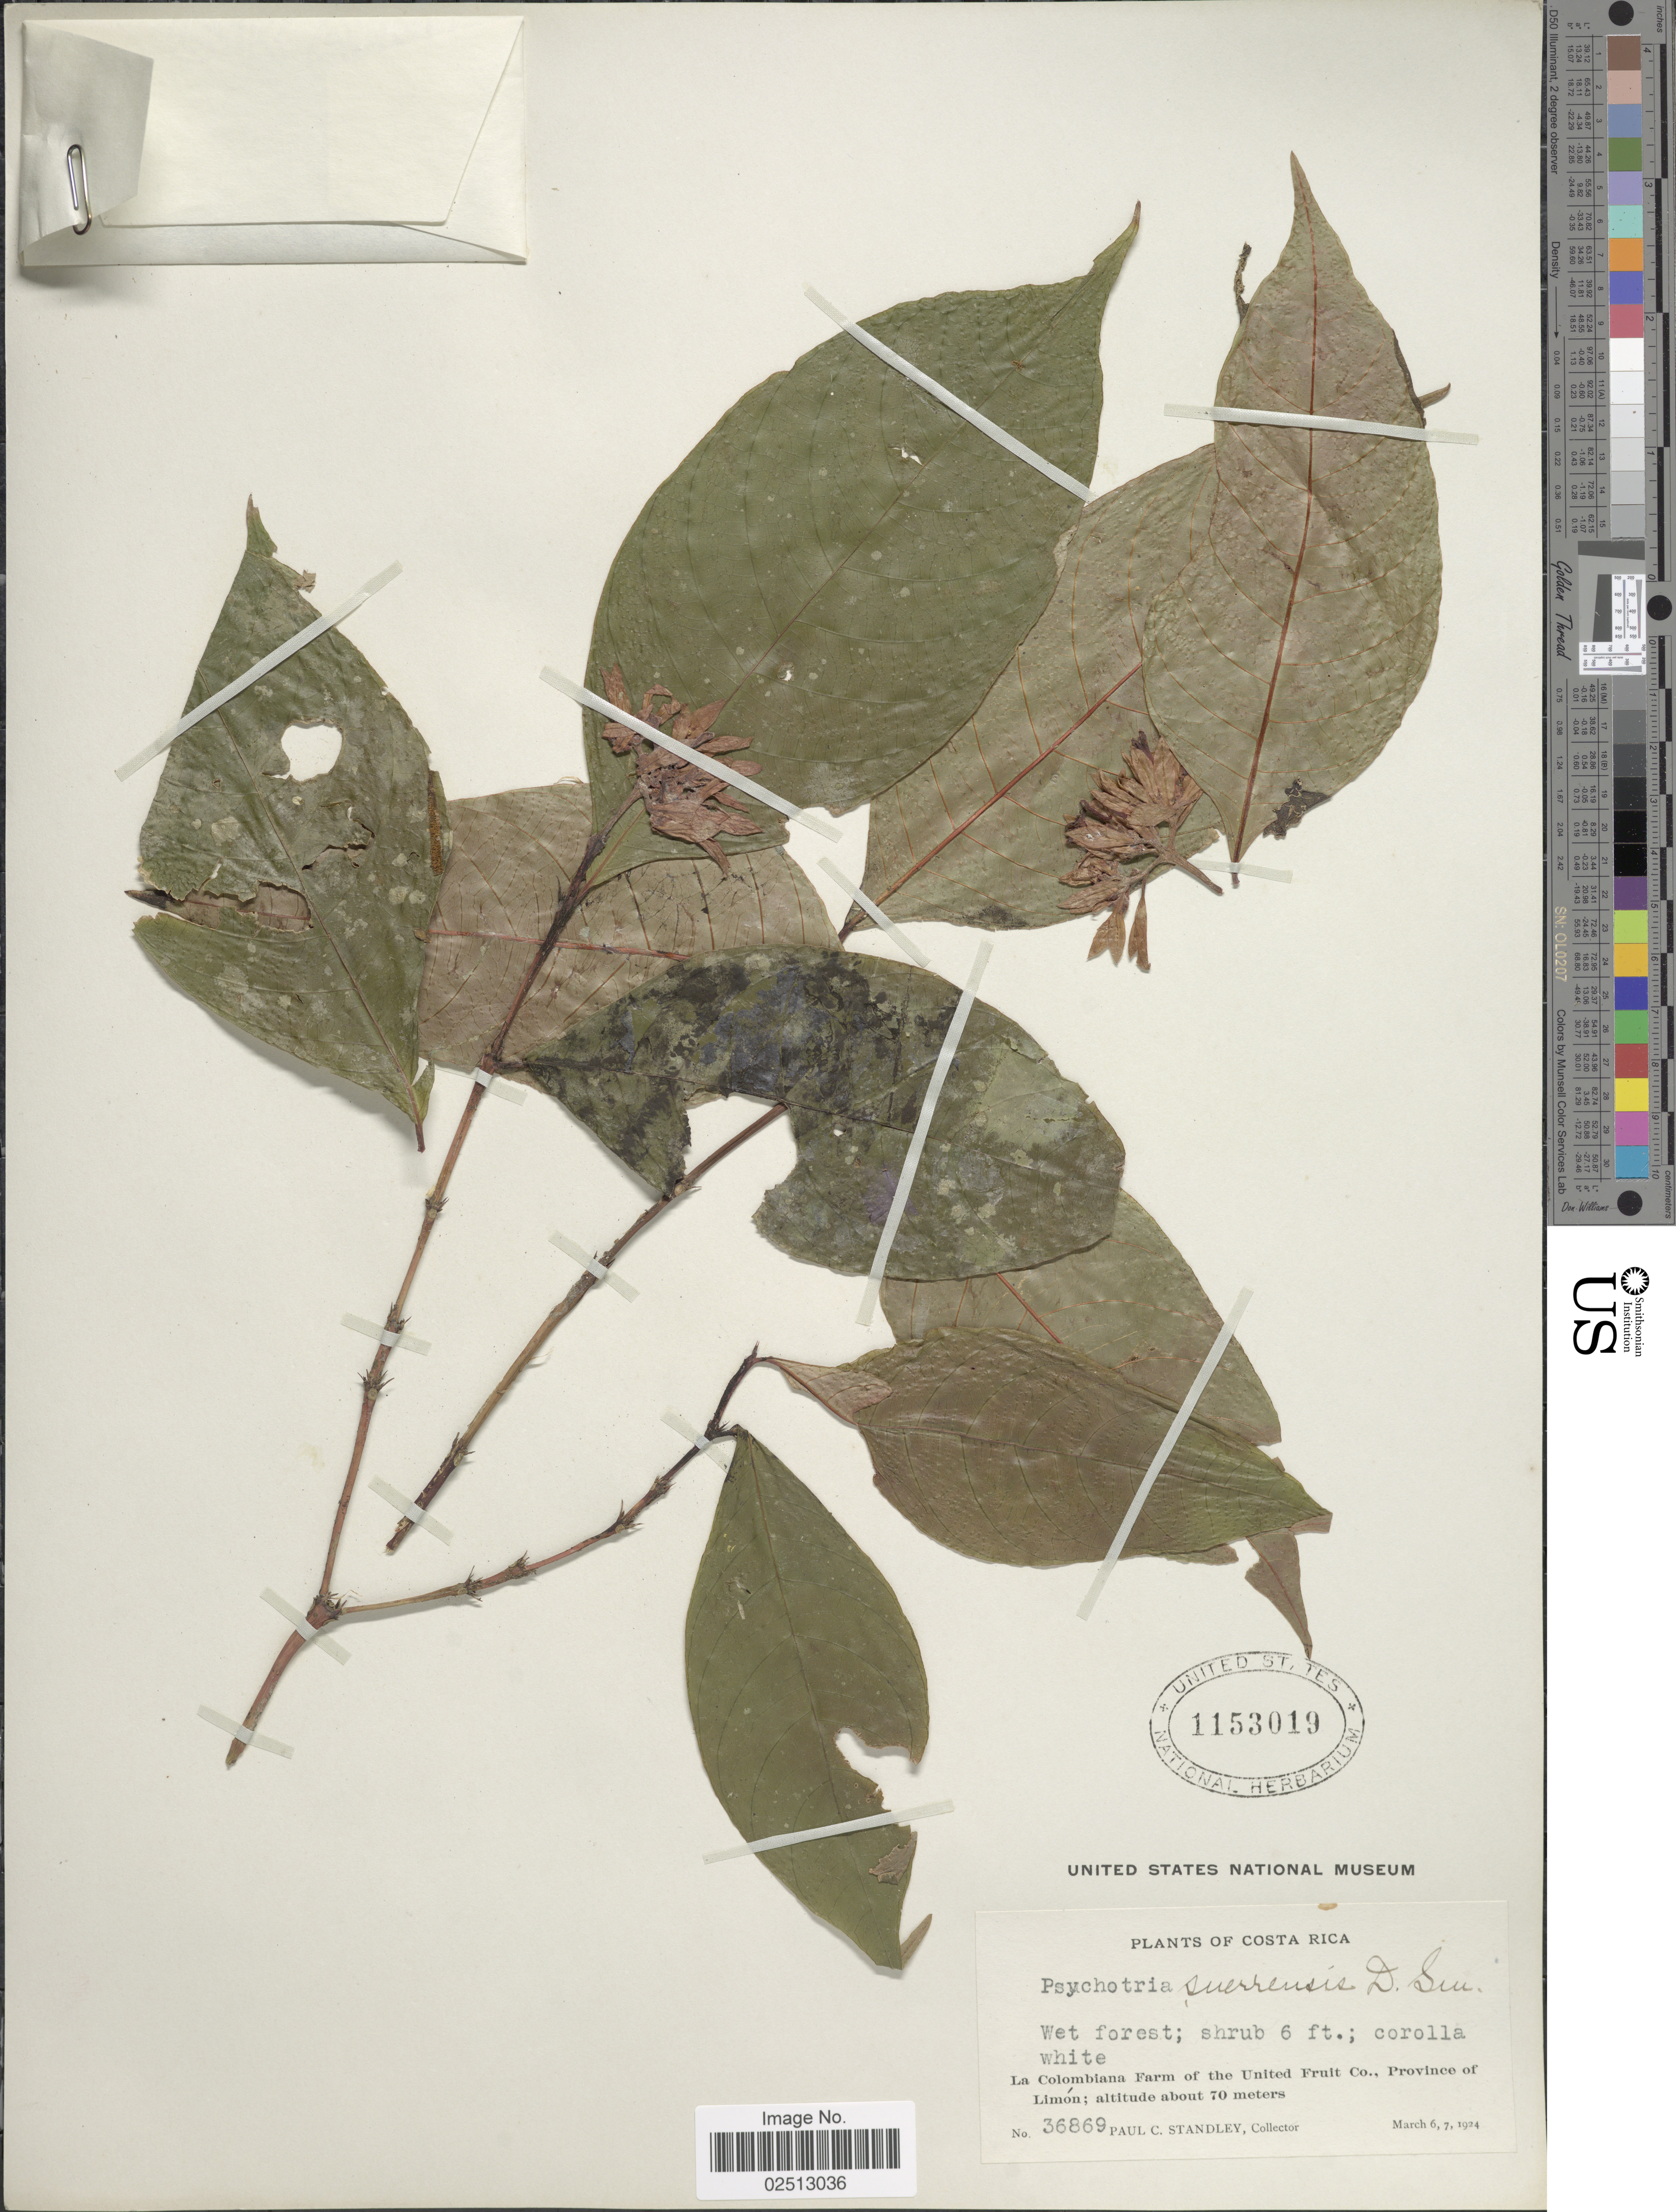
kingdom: Plantae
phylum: Tracheophyta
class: Magnoliopsida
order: Gentianales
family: Rubiaceae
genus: Psychotria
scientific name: Psychotria suerrensis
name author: Donn. Sm.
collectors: P. C. Standley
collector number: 36869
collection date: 1924-03-06/1924-03-07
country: Costa Rica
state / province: Limón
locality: La Colombiana Farm of the United Fruit Co., Province of Limon.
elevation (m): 70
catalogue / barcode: US 1153019